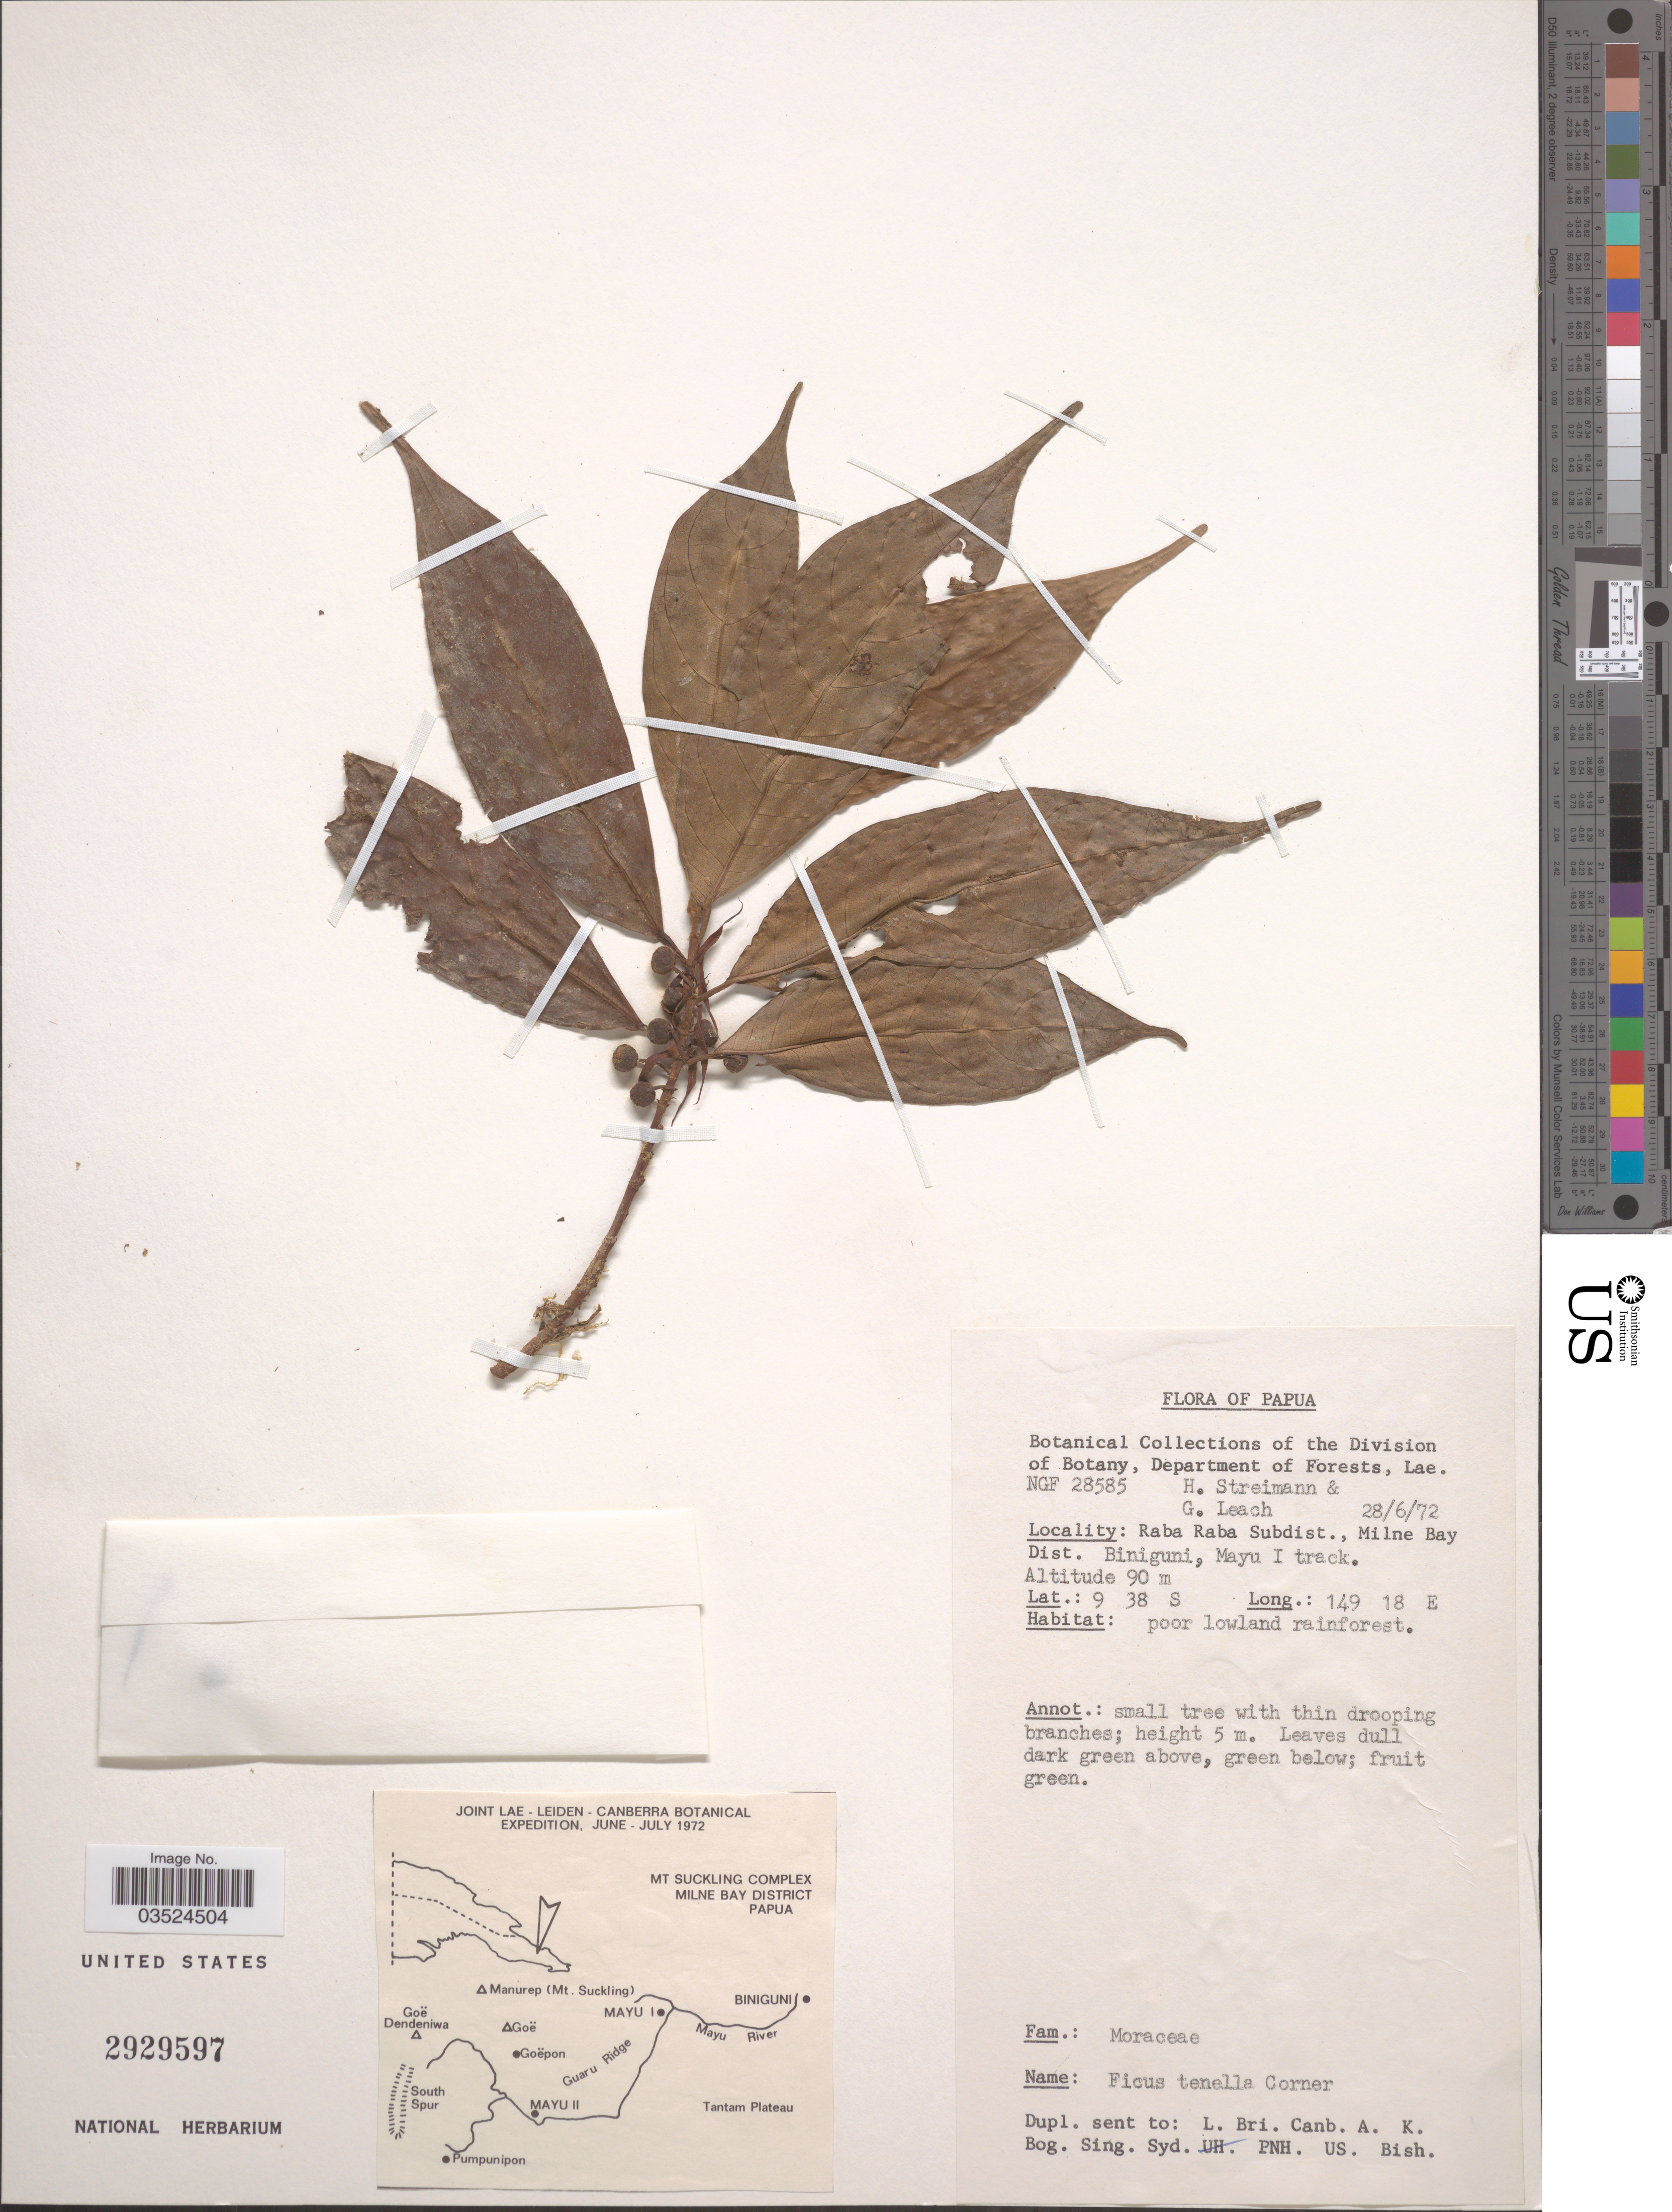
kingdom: Plantae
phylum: Tracheophyta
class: Magnoliopsida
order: Rosales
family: Moraceae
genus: Ficus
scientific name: Ficus tenella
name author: Corner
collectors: H. Streimann & G. Leach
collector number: NGF28585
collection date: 1972-06-28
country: Papua New Guinea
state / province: Milne Bay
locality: Papua. Raba Raba Subdist., Milne Bay Dist. Biniguni, Mayu I track.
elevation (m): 90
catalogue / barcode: US 2929597